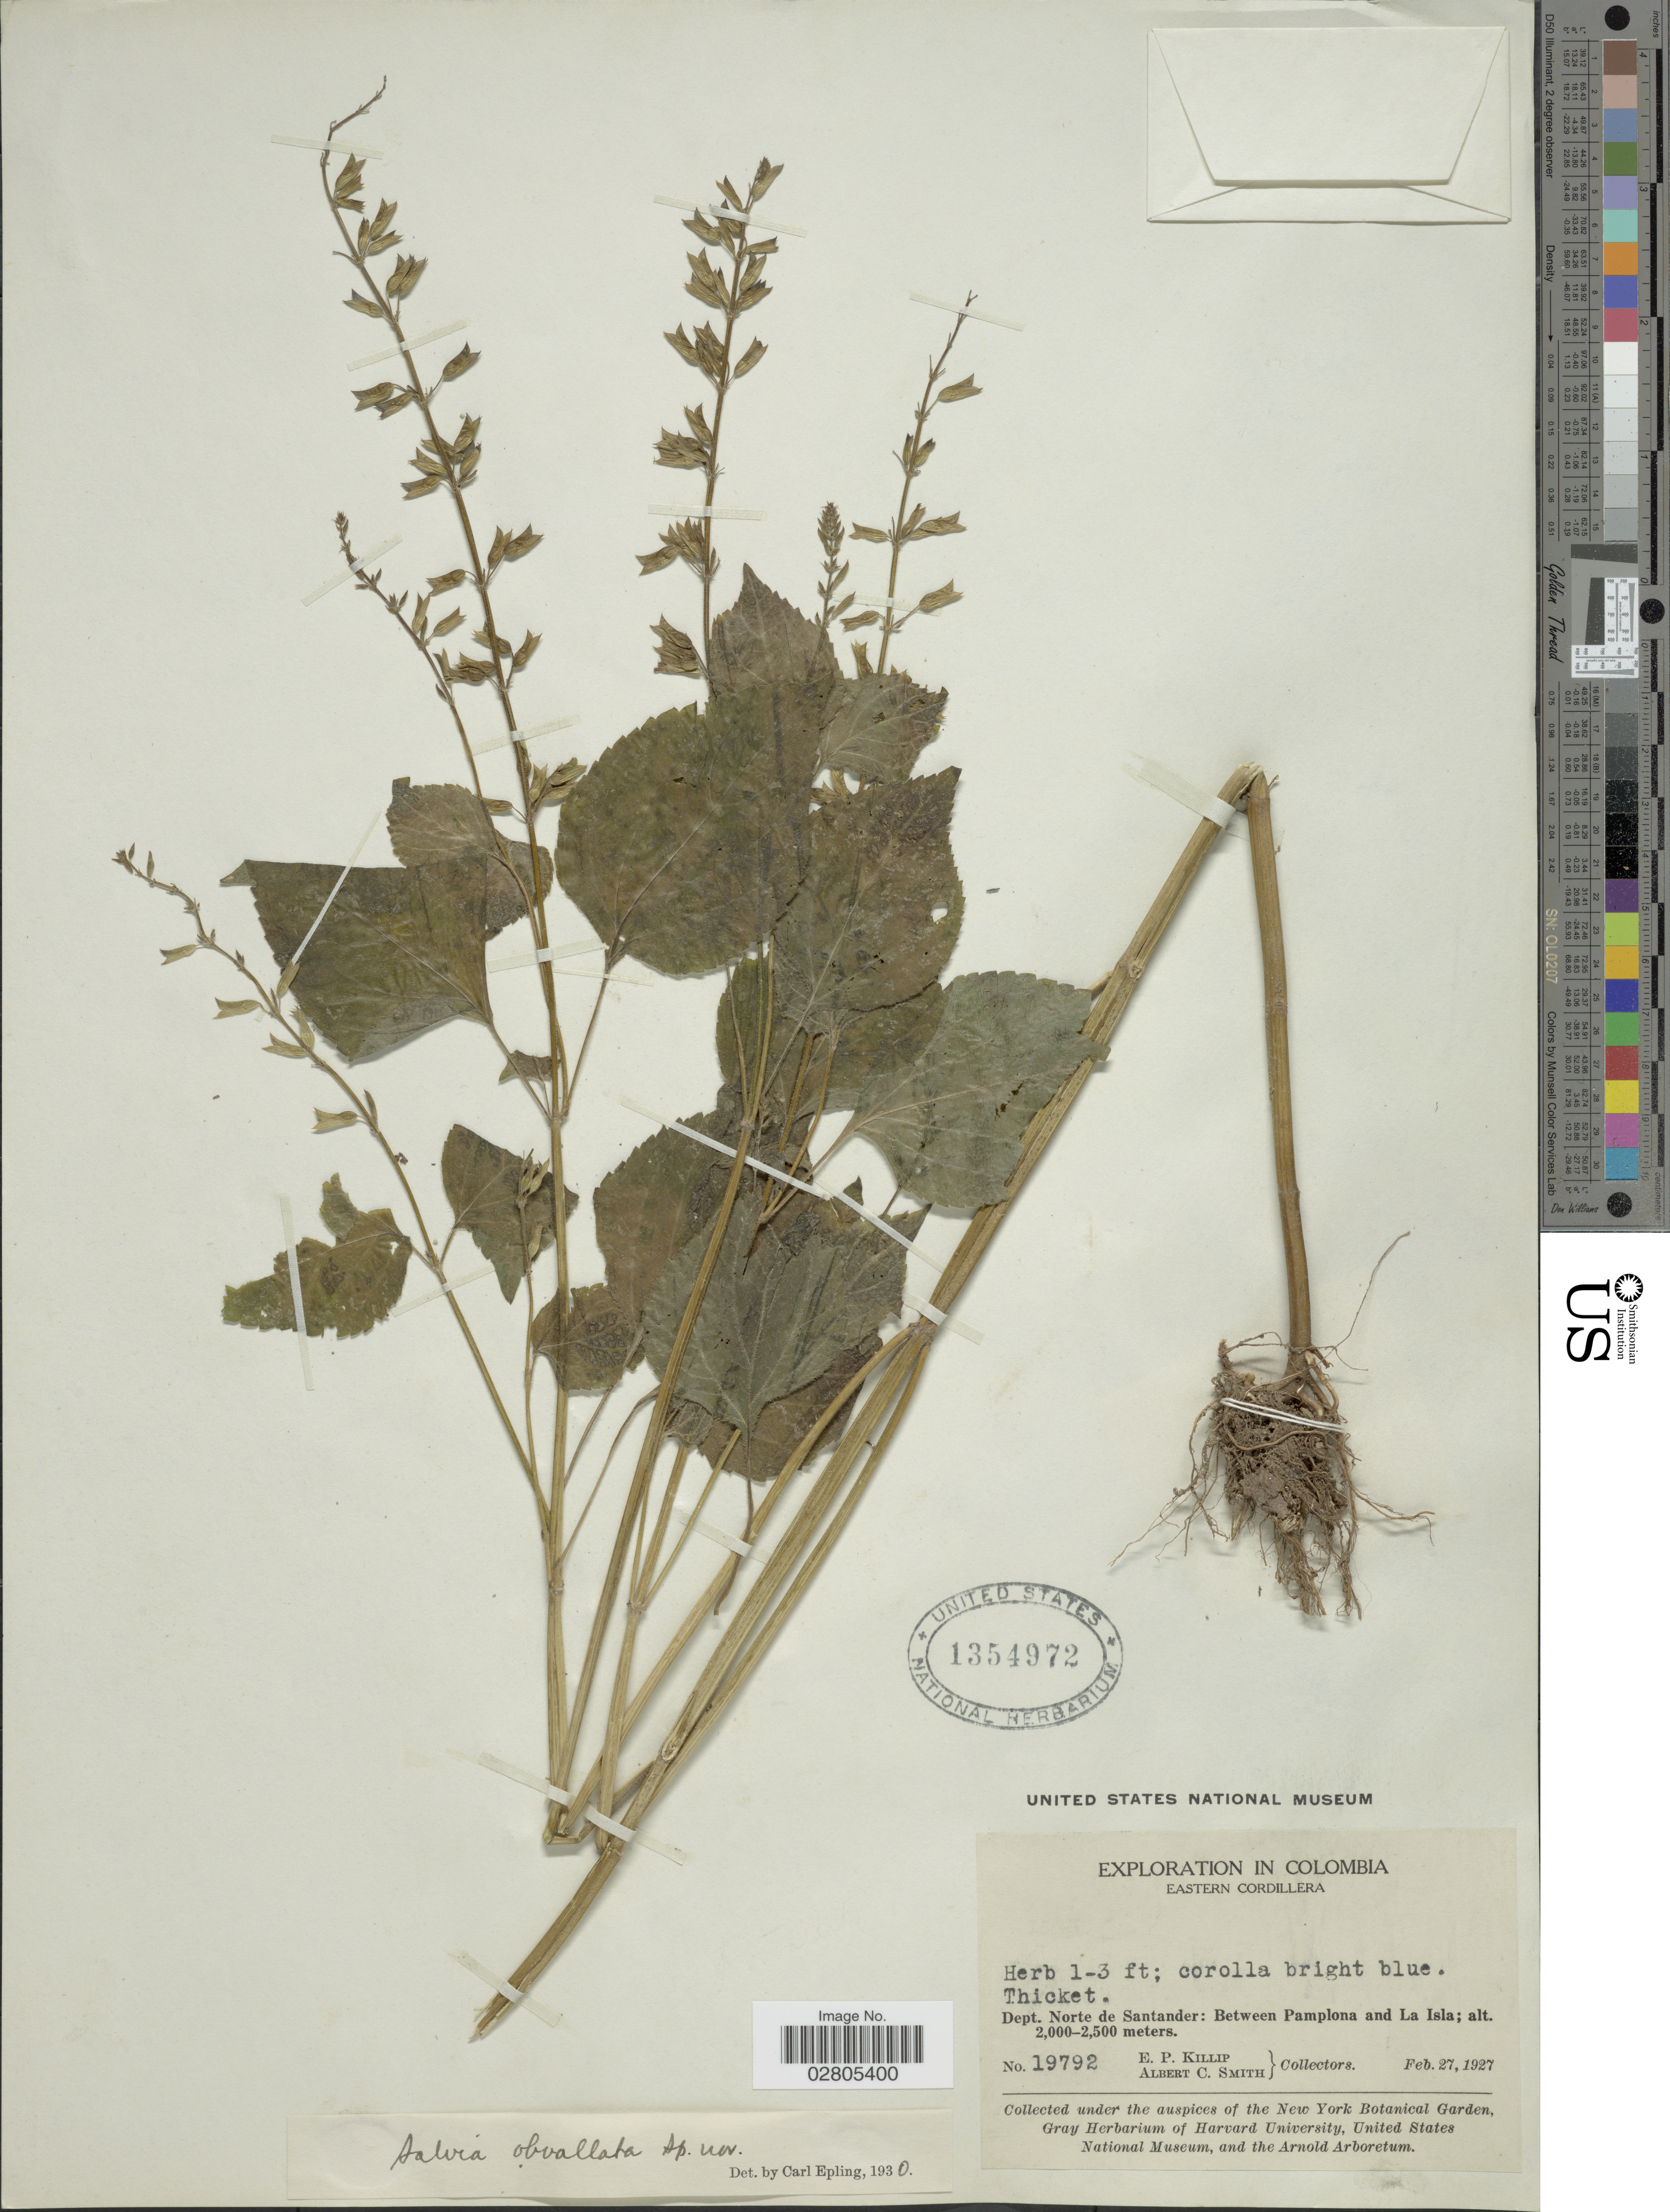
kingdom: Plantae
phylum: Tracheophyta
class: Magnoliopsida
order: Lamiales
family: Lamiaceae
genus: Salvia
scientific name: Salvia tiliifolia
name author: Vahl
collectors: E. P. Killip & A. C. Smith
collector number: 19792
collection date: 1927-02-27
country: Colombia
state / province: Norte de Santander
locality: Eastern Cordillera, Dept. Norte de Santander: Between Pamplona and La Isla.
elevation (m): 2000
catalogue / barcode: US 1354972